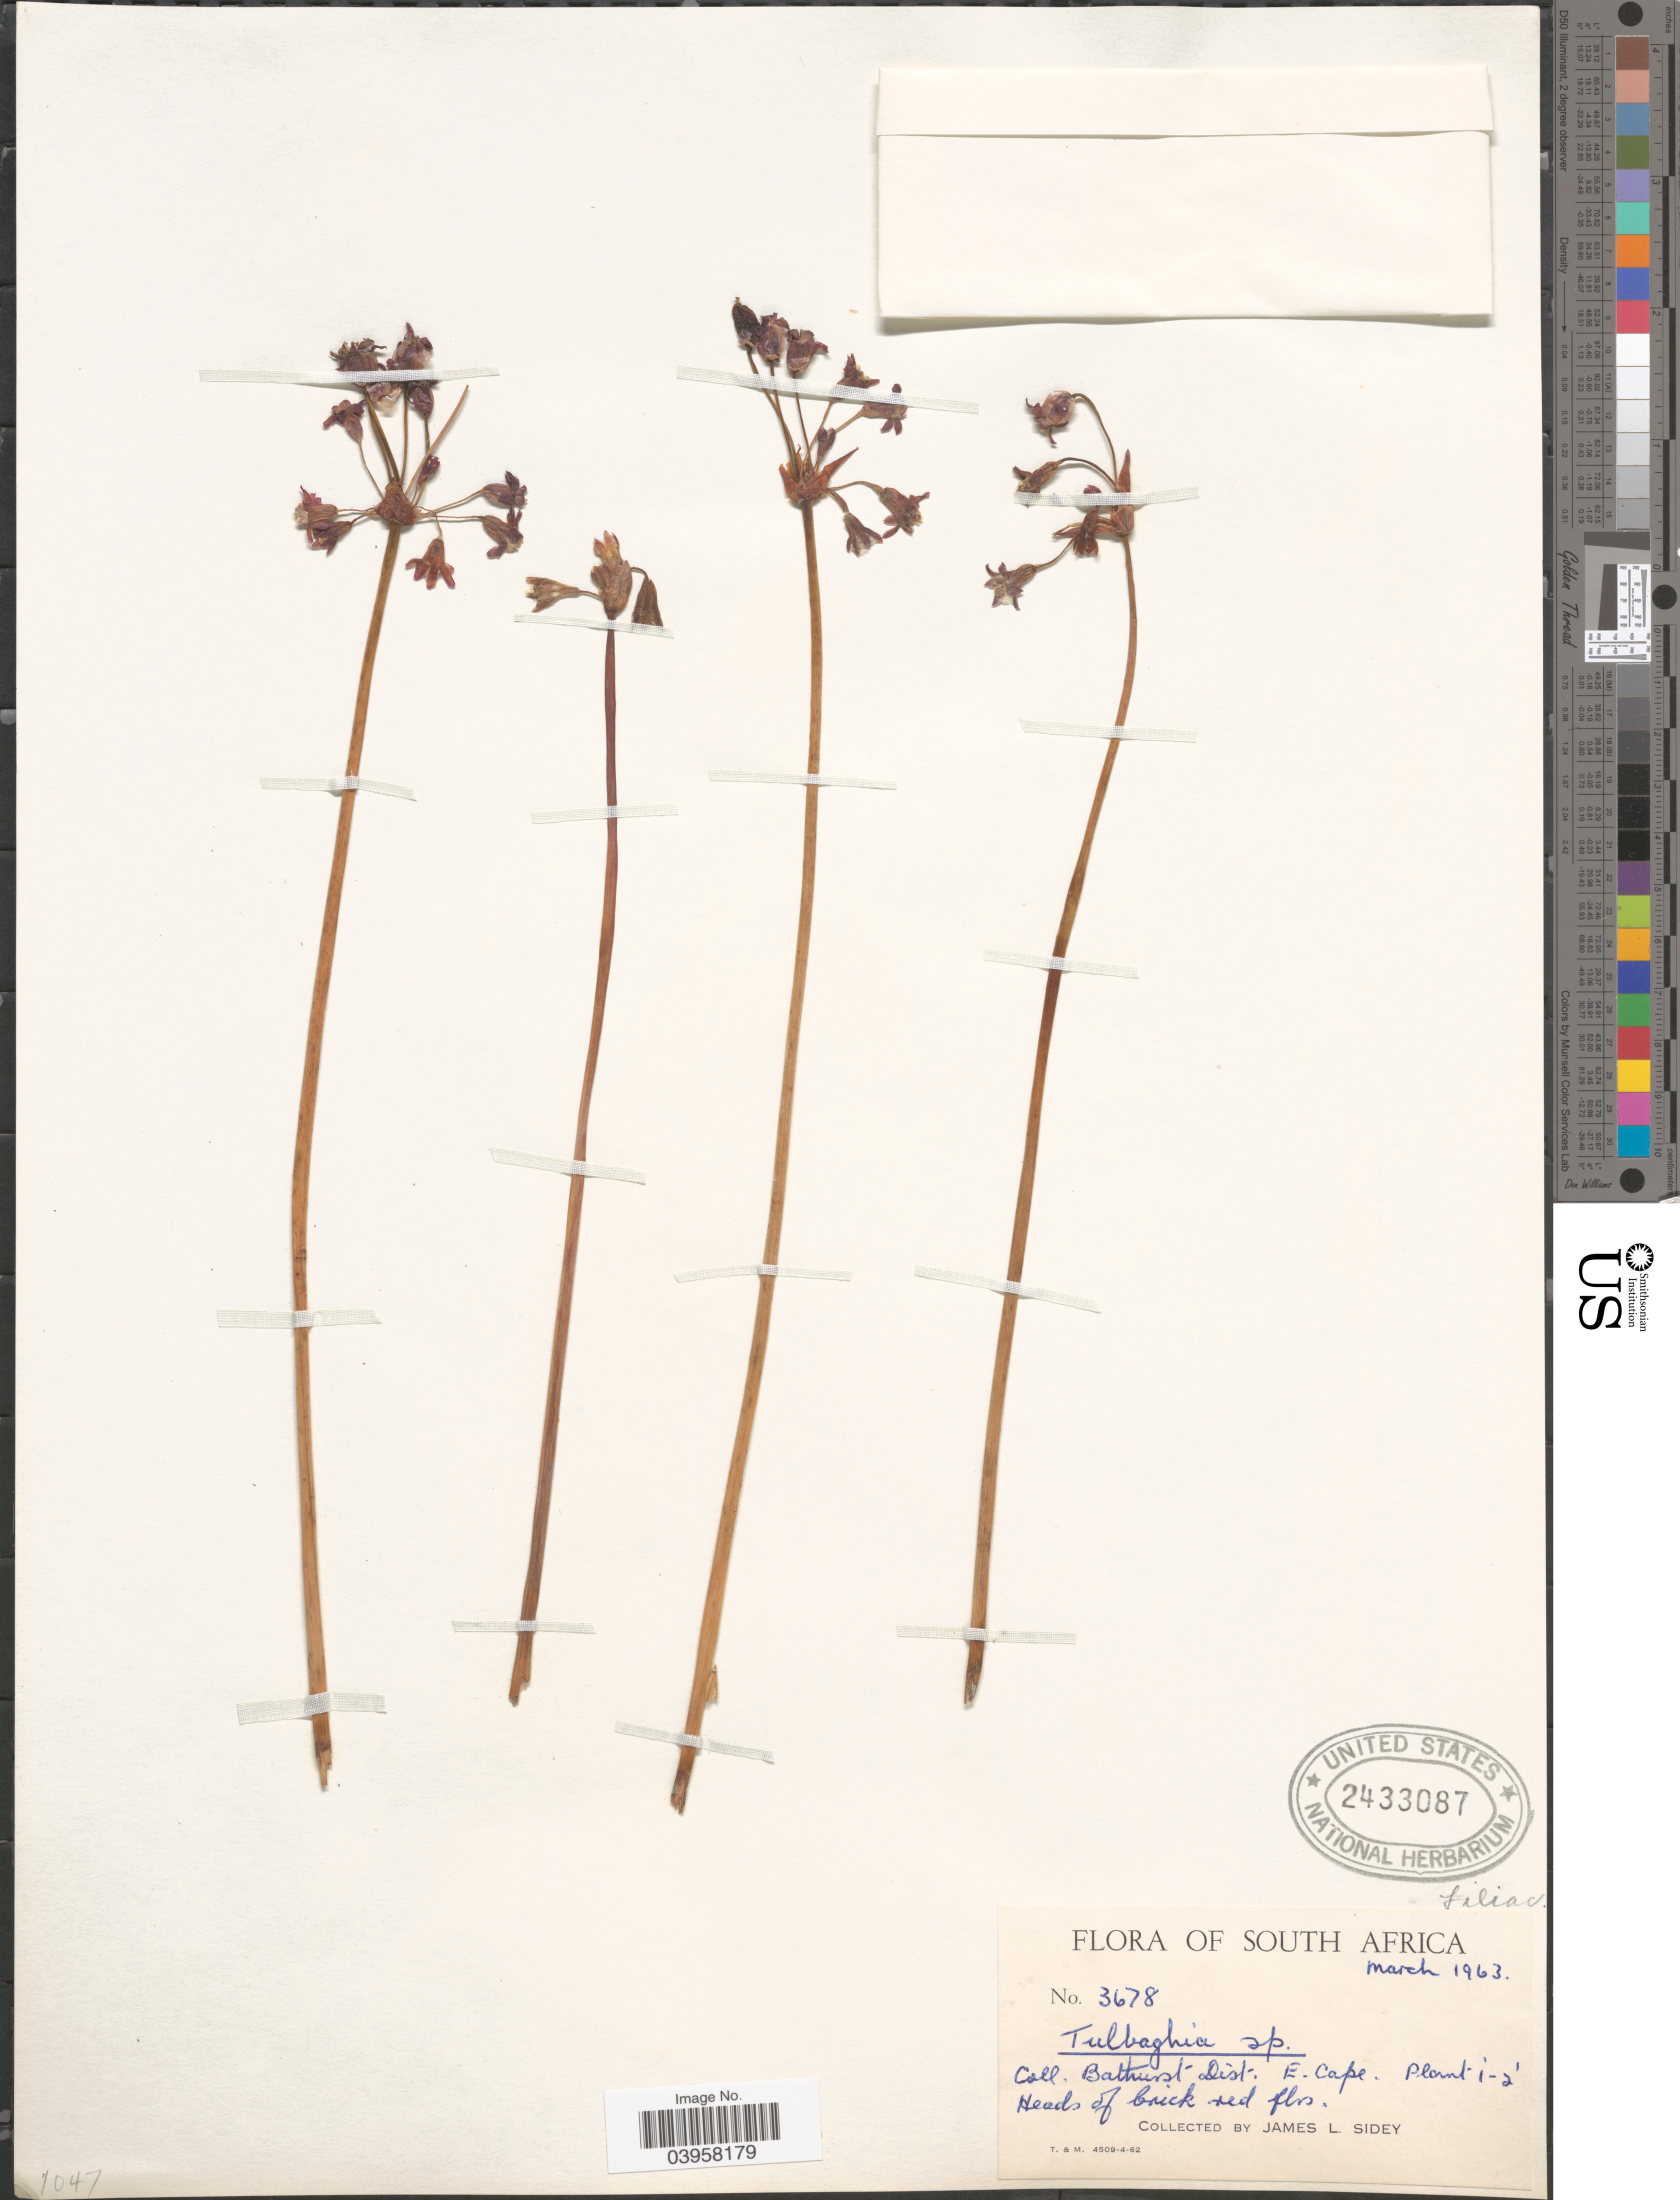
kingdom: Plantae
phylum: Tracheophyta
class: Liliopsida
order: Asparagales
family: Amaryllidaceae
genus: Tulbaghia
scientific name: Tulbaghia sp.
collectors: J. L. Sidey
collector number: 3678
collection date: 1963-03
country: South Africa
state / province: Eastern Cape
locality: Bathurst Dist. E. Cape.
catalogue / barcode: US 2433087